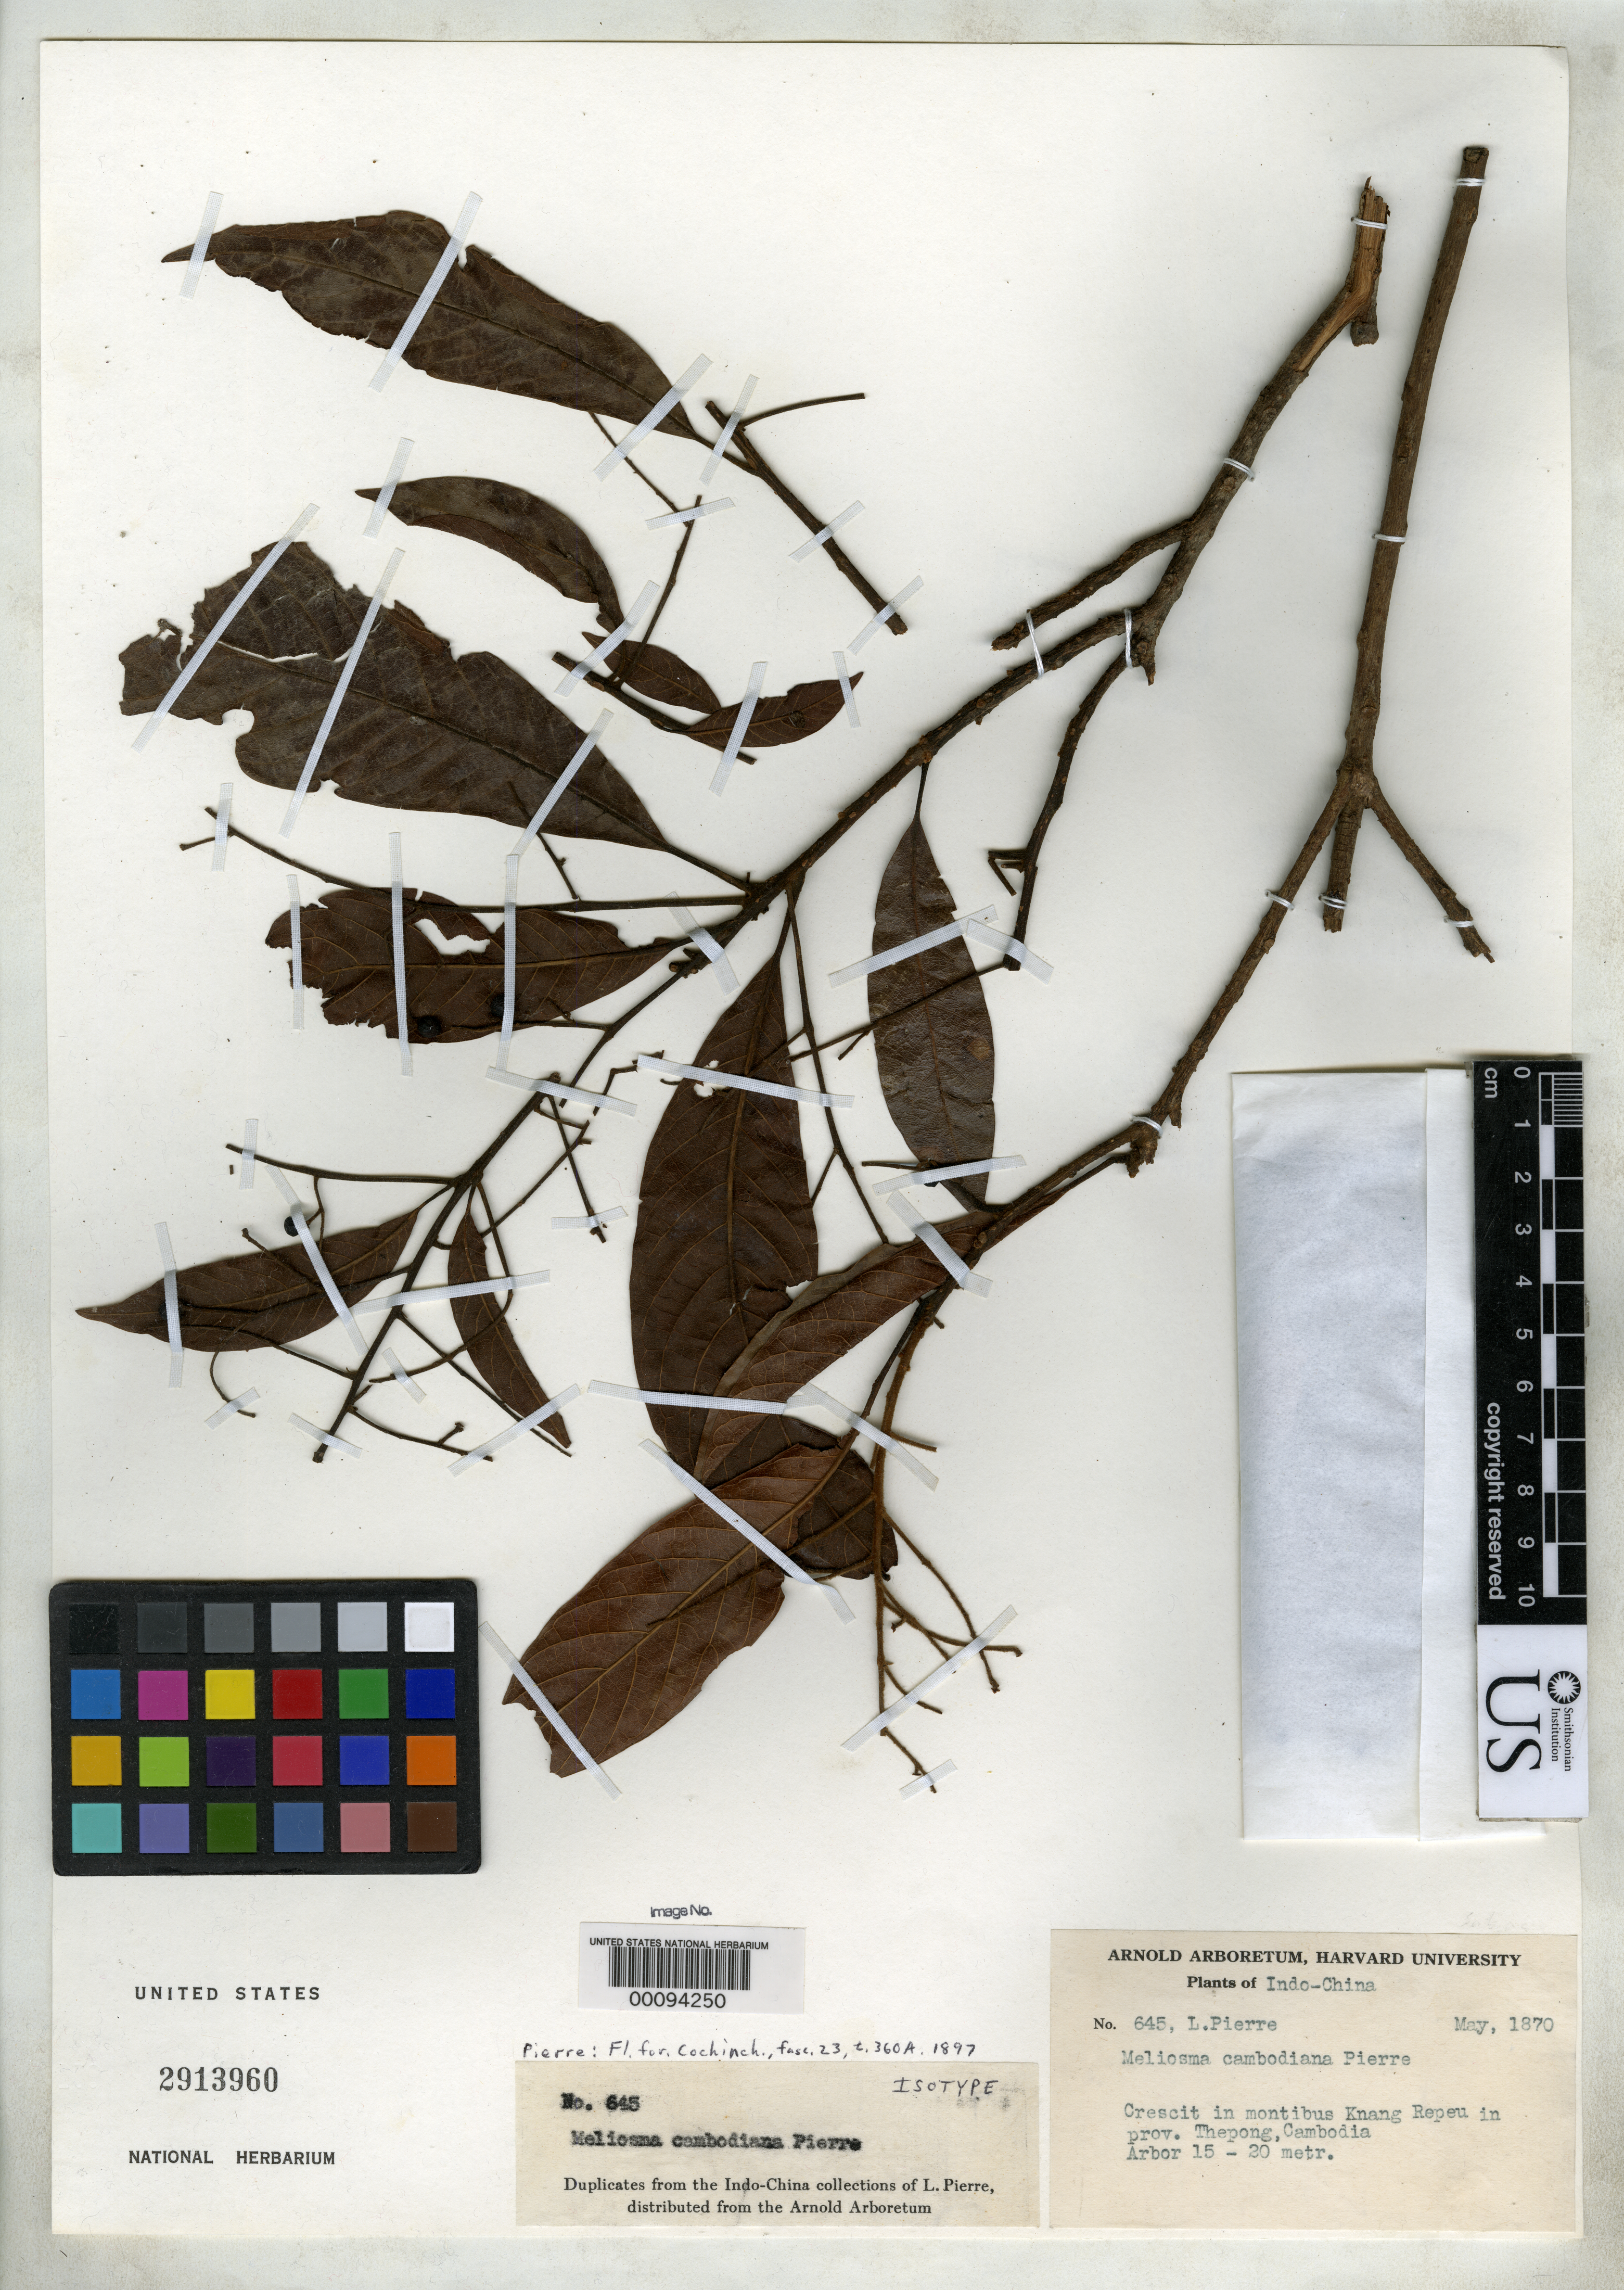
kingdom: Plantae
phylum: Tracheophyta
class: Magnoliopsida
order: Proteales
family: Sabiaceae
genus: Meliosma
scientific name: Meliosma cambodiana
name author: Pierre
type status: Isotype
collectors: J. Pierre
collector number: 645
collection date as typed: May 1870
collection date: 1870-05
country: Cambodia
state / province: Thepong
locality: Knang Repeu.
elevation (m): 15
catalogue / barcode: US 2913960